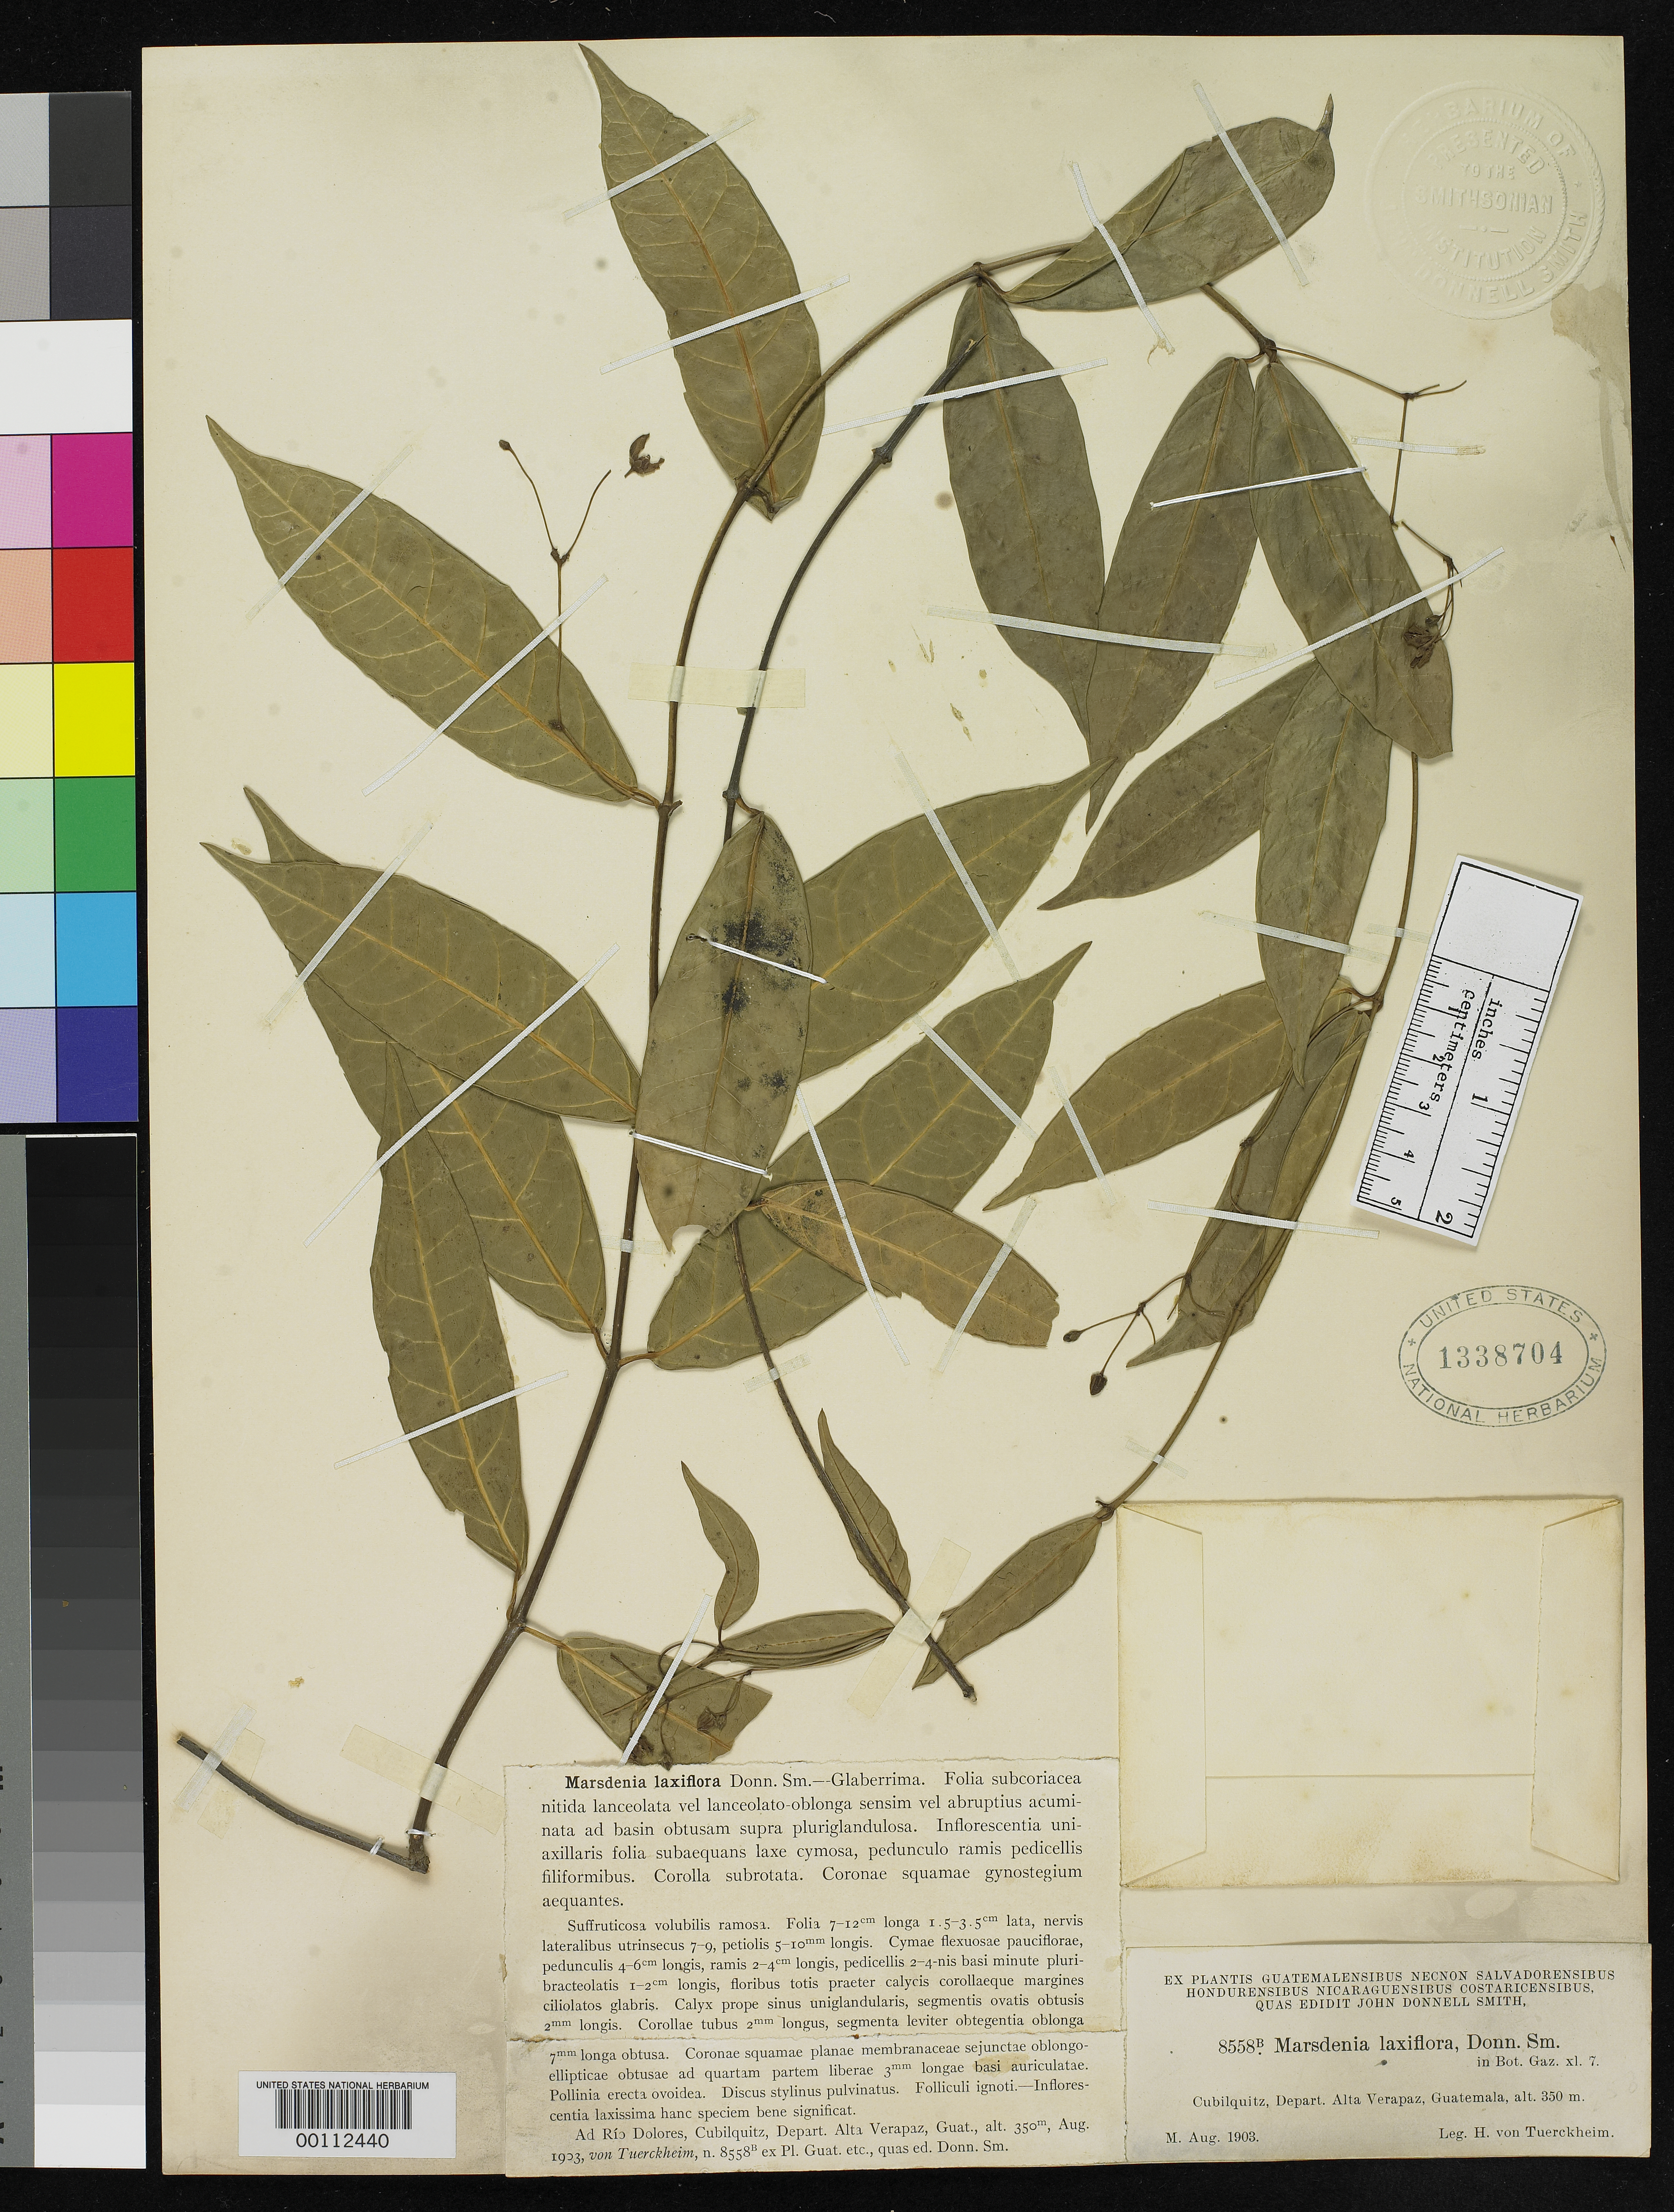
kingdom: Plantae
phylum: Tracheophyta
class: Magnoliopsida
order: Gentianales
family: Apocynaceae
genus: Marsdenia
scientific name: Marsdenia laxiflora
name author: Donn. Sm.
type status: Type Collection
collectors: H. von Türckheim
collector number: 8558 b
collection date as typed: Aug 1903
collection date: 1903-08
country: Guatemala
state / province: Alta Verapaz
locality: Cubilquitz, Rio Dolores.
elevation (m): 350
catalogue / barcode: US 1338704